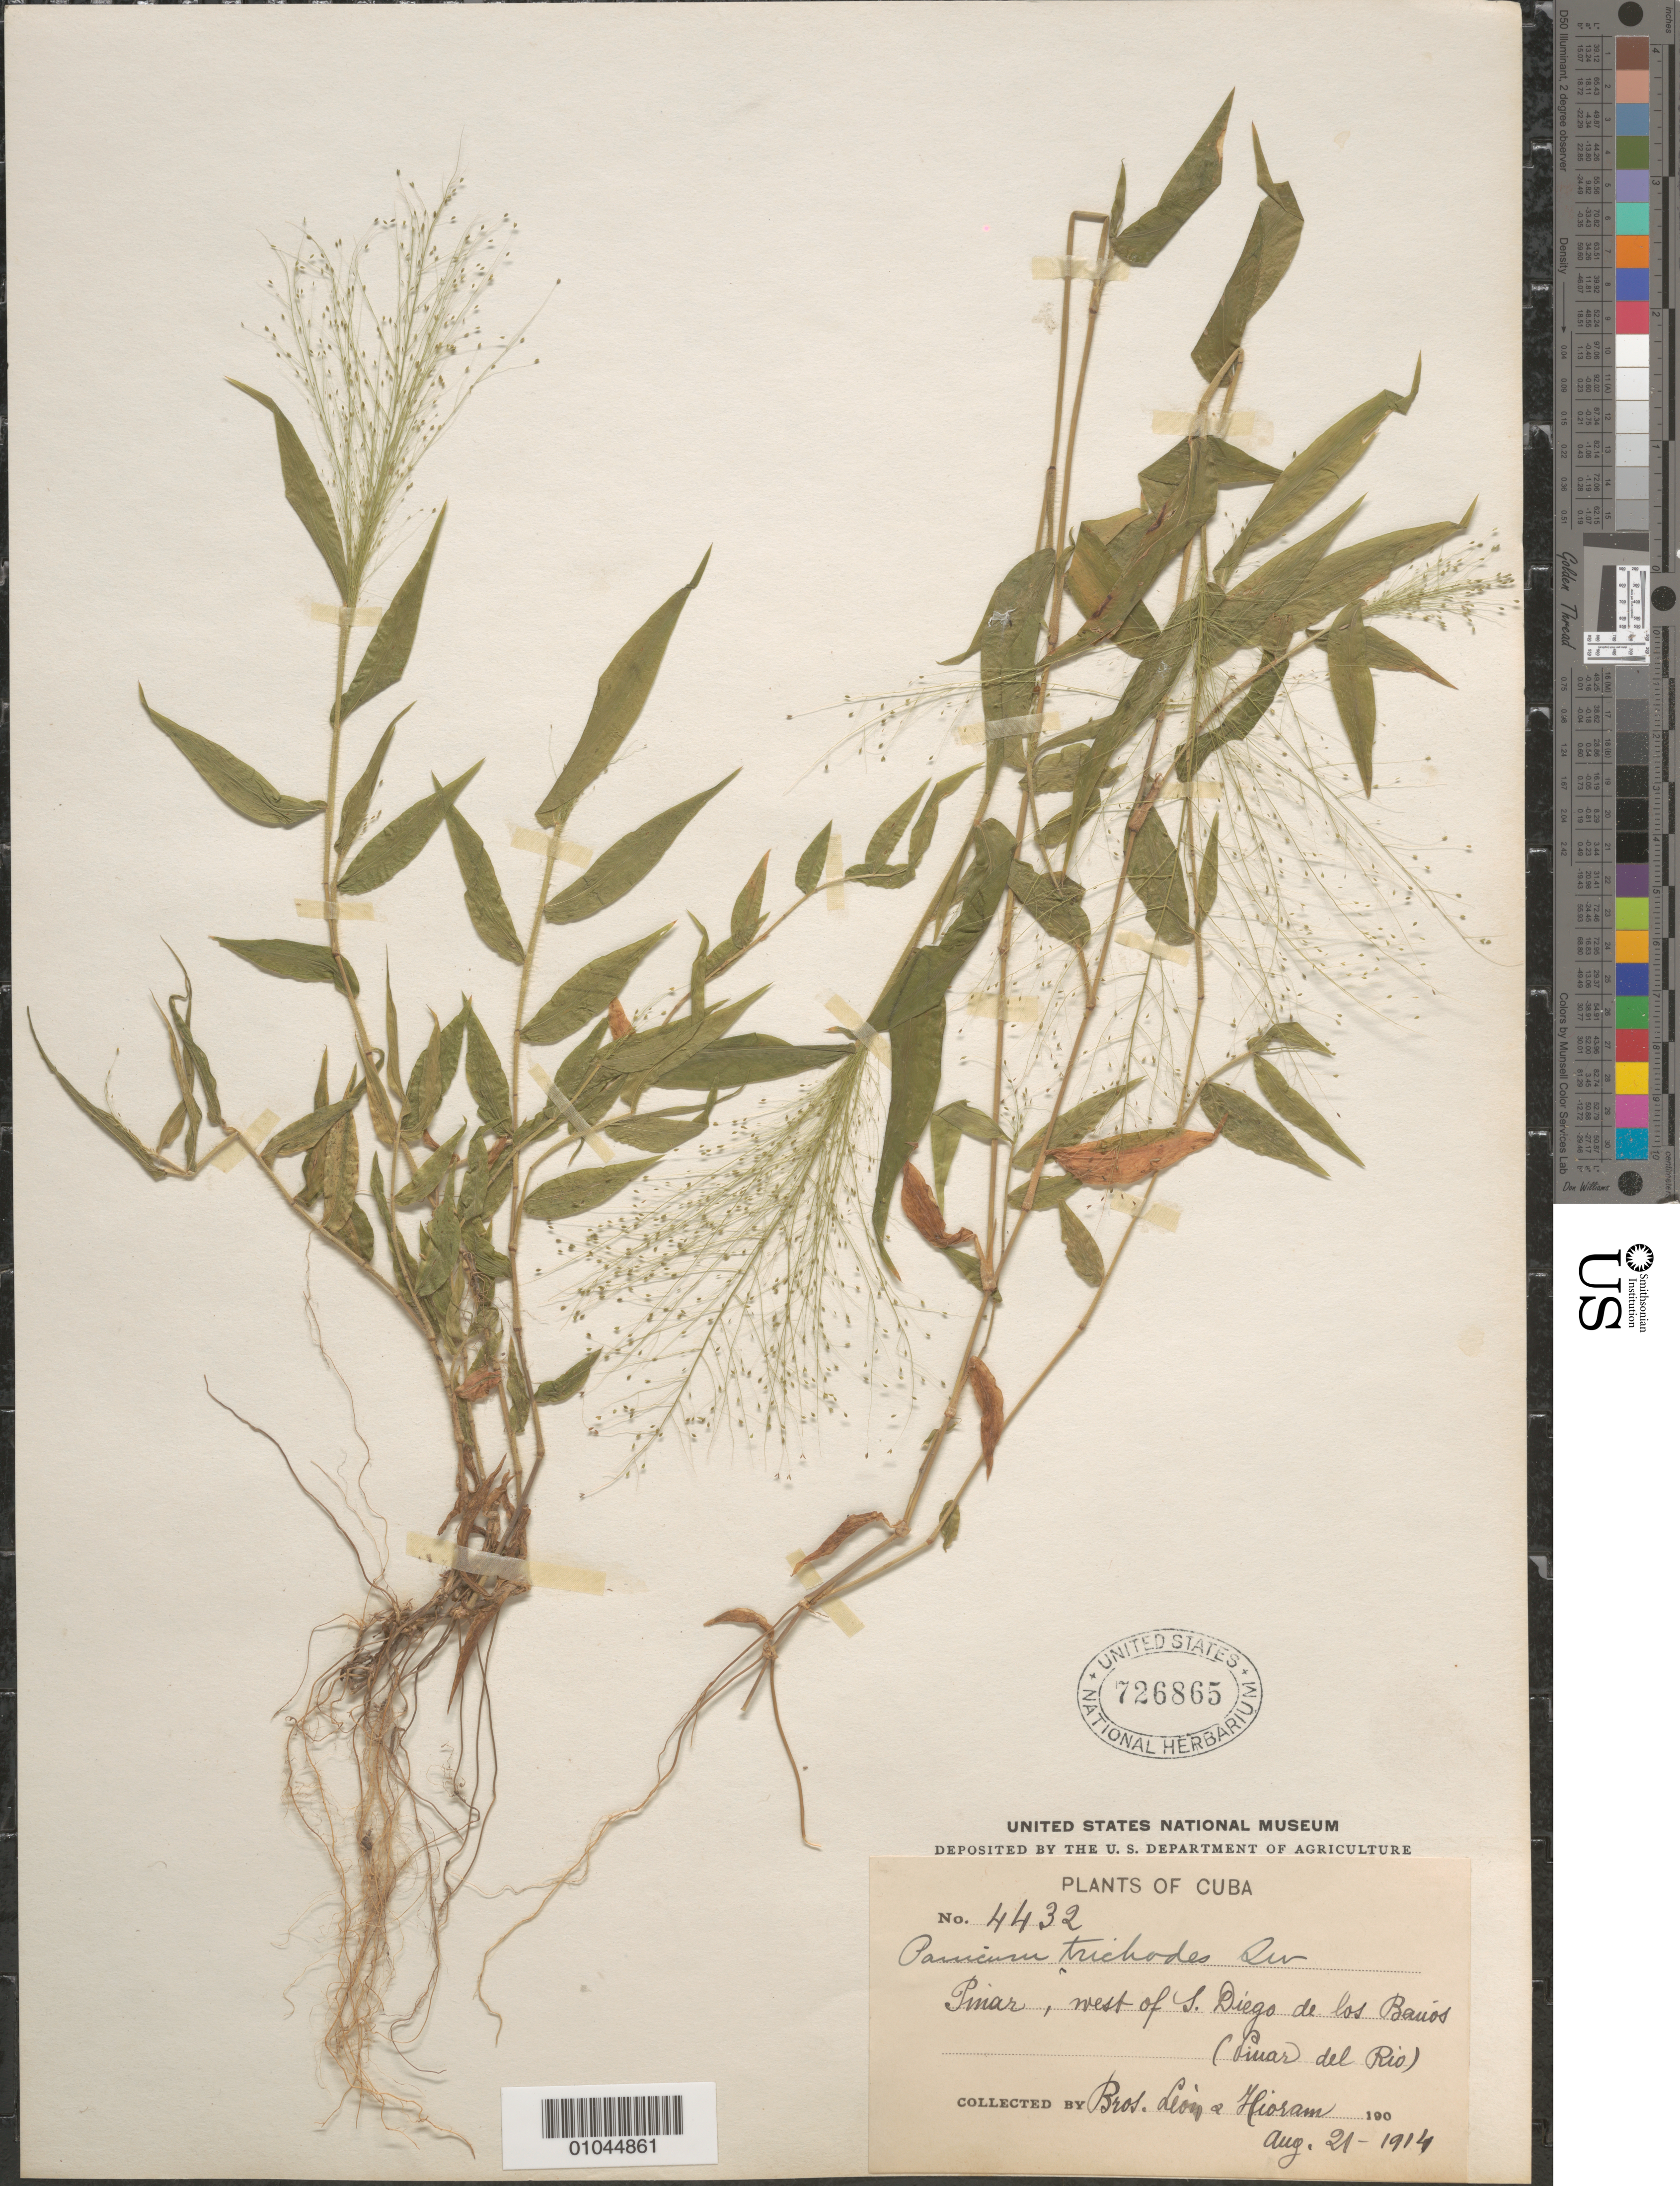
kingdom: Plantae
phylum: Tracheophyta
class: Liliopsida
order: Poales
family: Poaceae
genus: Panicum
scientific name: Panicum trichoides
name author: Sw.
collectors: Bro. León & Bro. Hioram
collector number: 4432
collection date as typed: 21 Aug 1914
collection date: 1914-08-21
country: Cuba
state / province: Pinar del Rio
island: Cuba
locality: Pinar, W of S Diego de los Banos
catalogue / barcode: US 726865